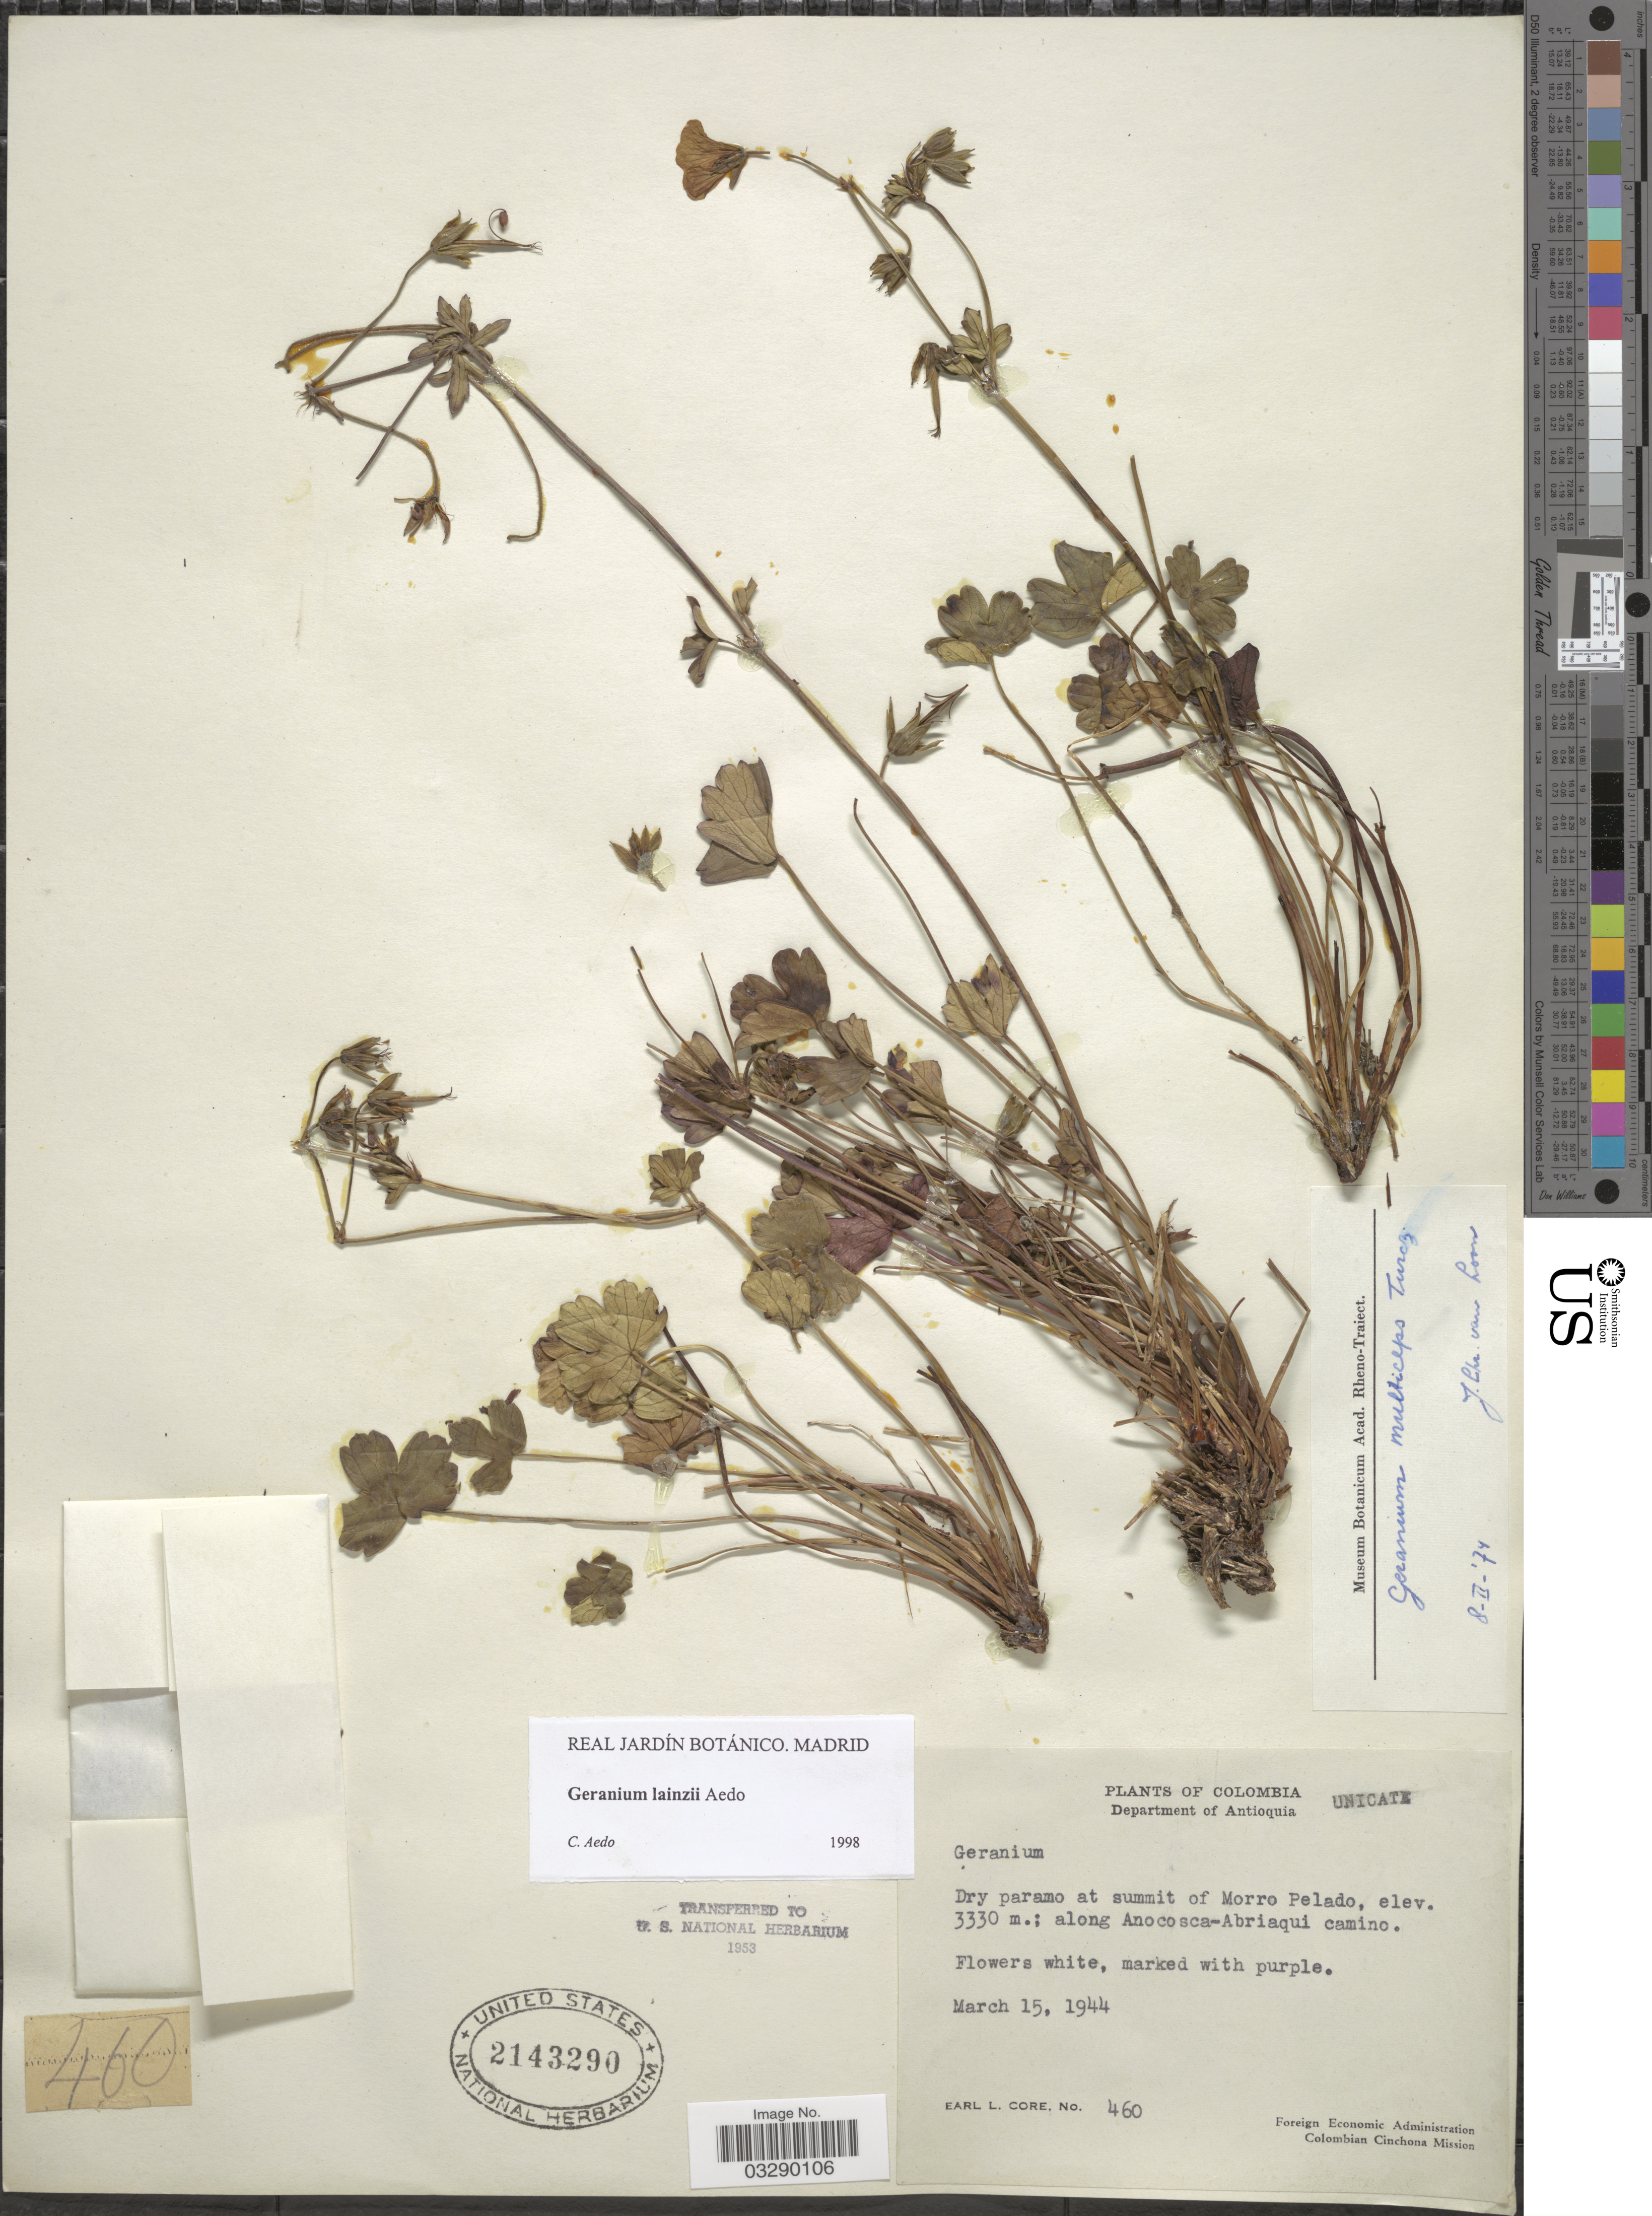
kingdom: Plantae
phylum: Tracheophyta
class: Magnoliopsida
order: Geraniales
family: Geraniaceae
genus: Geranium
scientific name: Geranium lainzii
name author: Aedo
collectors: E. L. Core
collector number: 460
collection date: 1944-03-15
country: Colombia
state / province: Antioquia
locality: Department of Antioquia. Dry paramo at summit of Morro Pelado.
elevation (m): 3330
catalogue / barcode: US 2143290